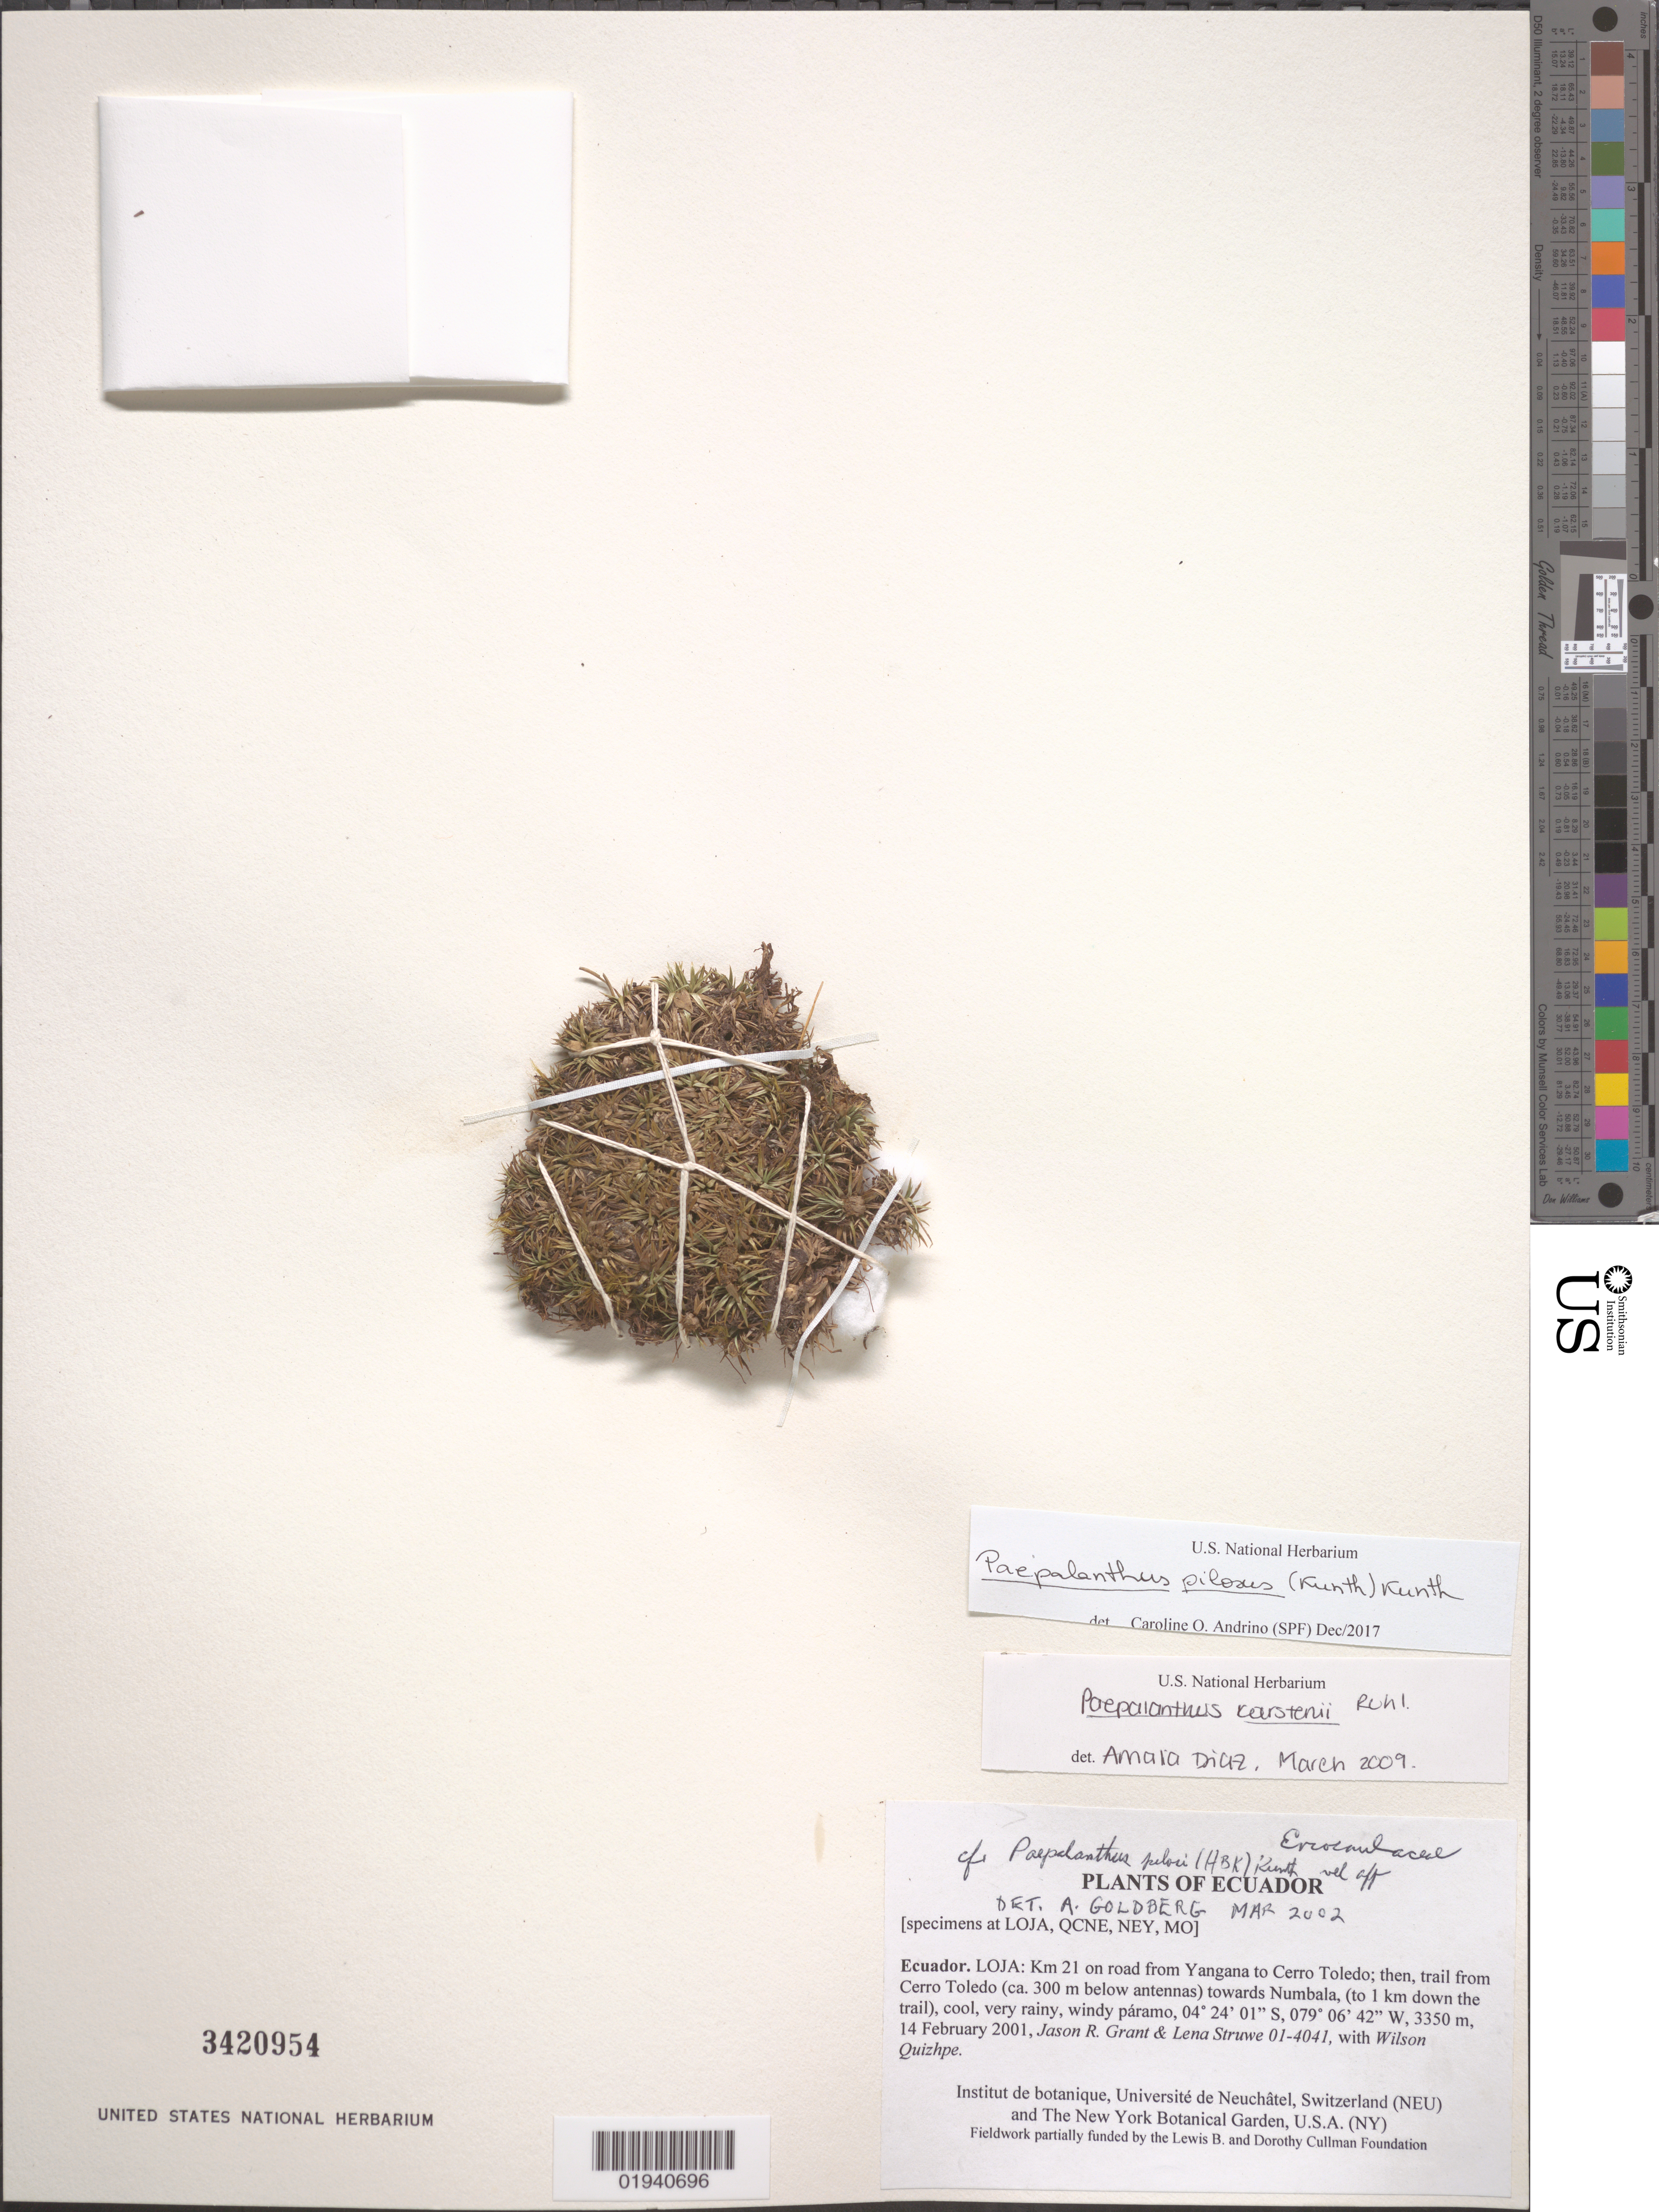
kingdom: Plantae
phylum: Tracheophyta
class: Liliopsida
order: Poales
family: Eriocaulaceae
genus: Paepalanthus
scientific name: Paepalanthus pilosus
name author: (Kunth) Kunth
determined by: Andrino, C. O.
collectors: J. R. Grant, L. Struwe & W. Quizhpe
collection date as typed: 14 Feb 2001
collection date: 2001-02-14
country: Ecuador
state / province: Loja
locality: Km 21 on road from Yangana to Cerro Toledo; then, trail from Cerro Toledo (ca. 300 m below antennas) towards Numbala (to 1 km down the trail)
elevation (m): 3350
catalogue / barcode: US 3420954